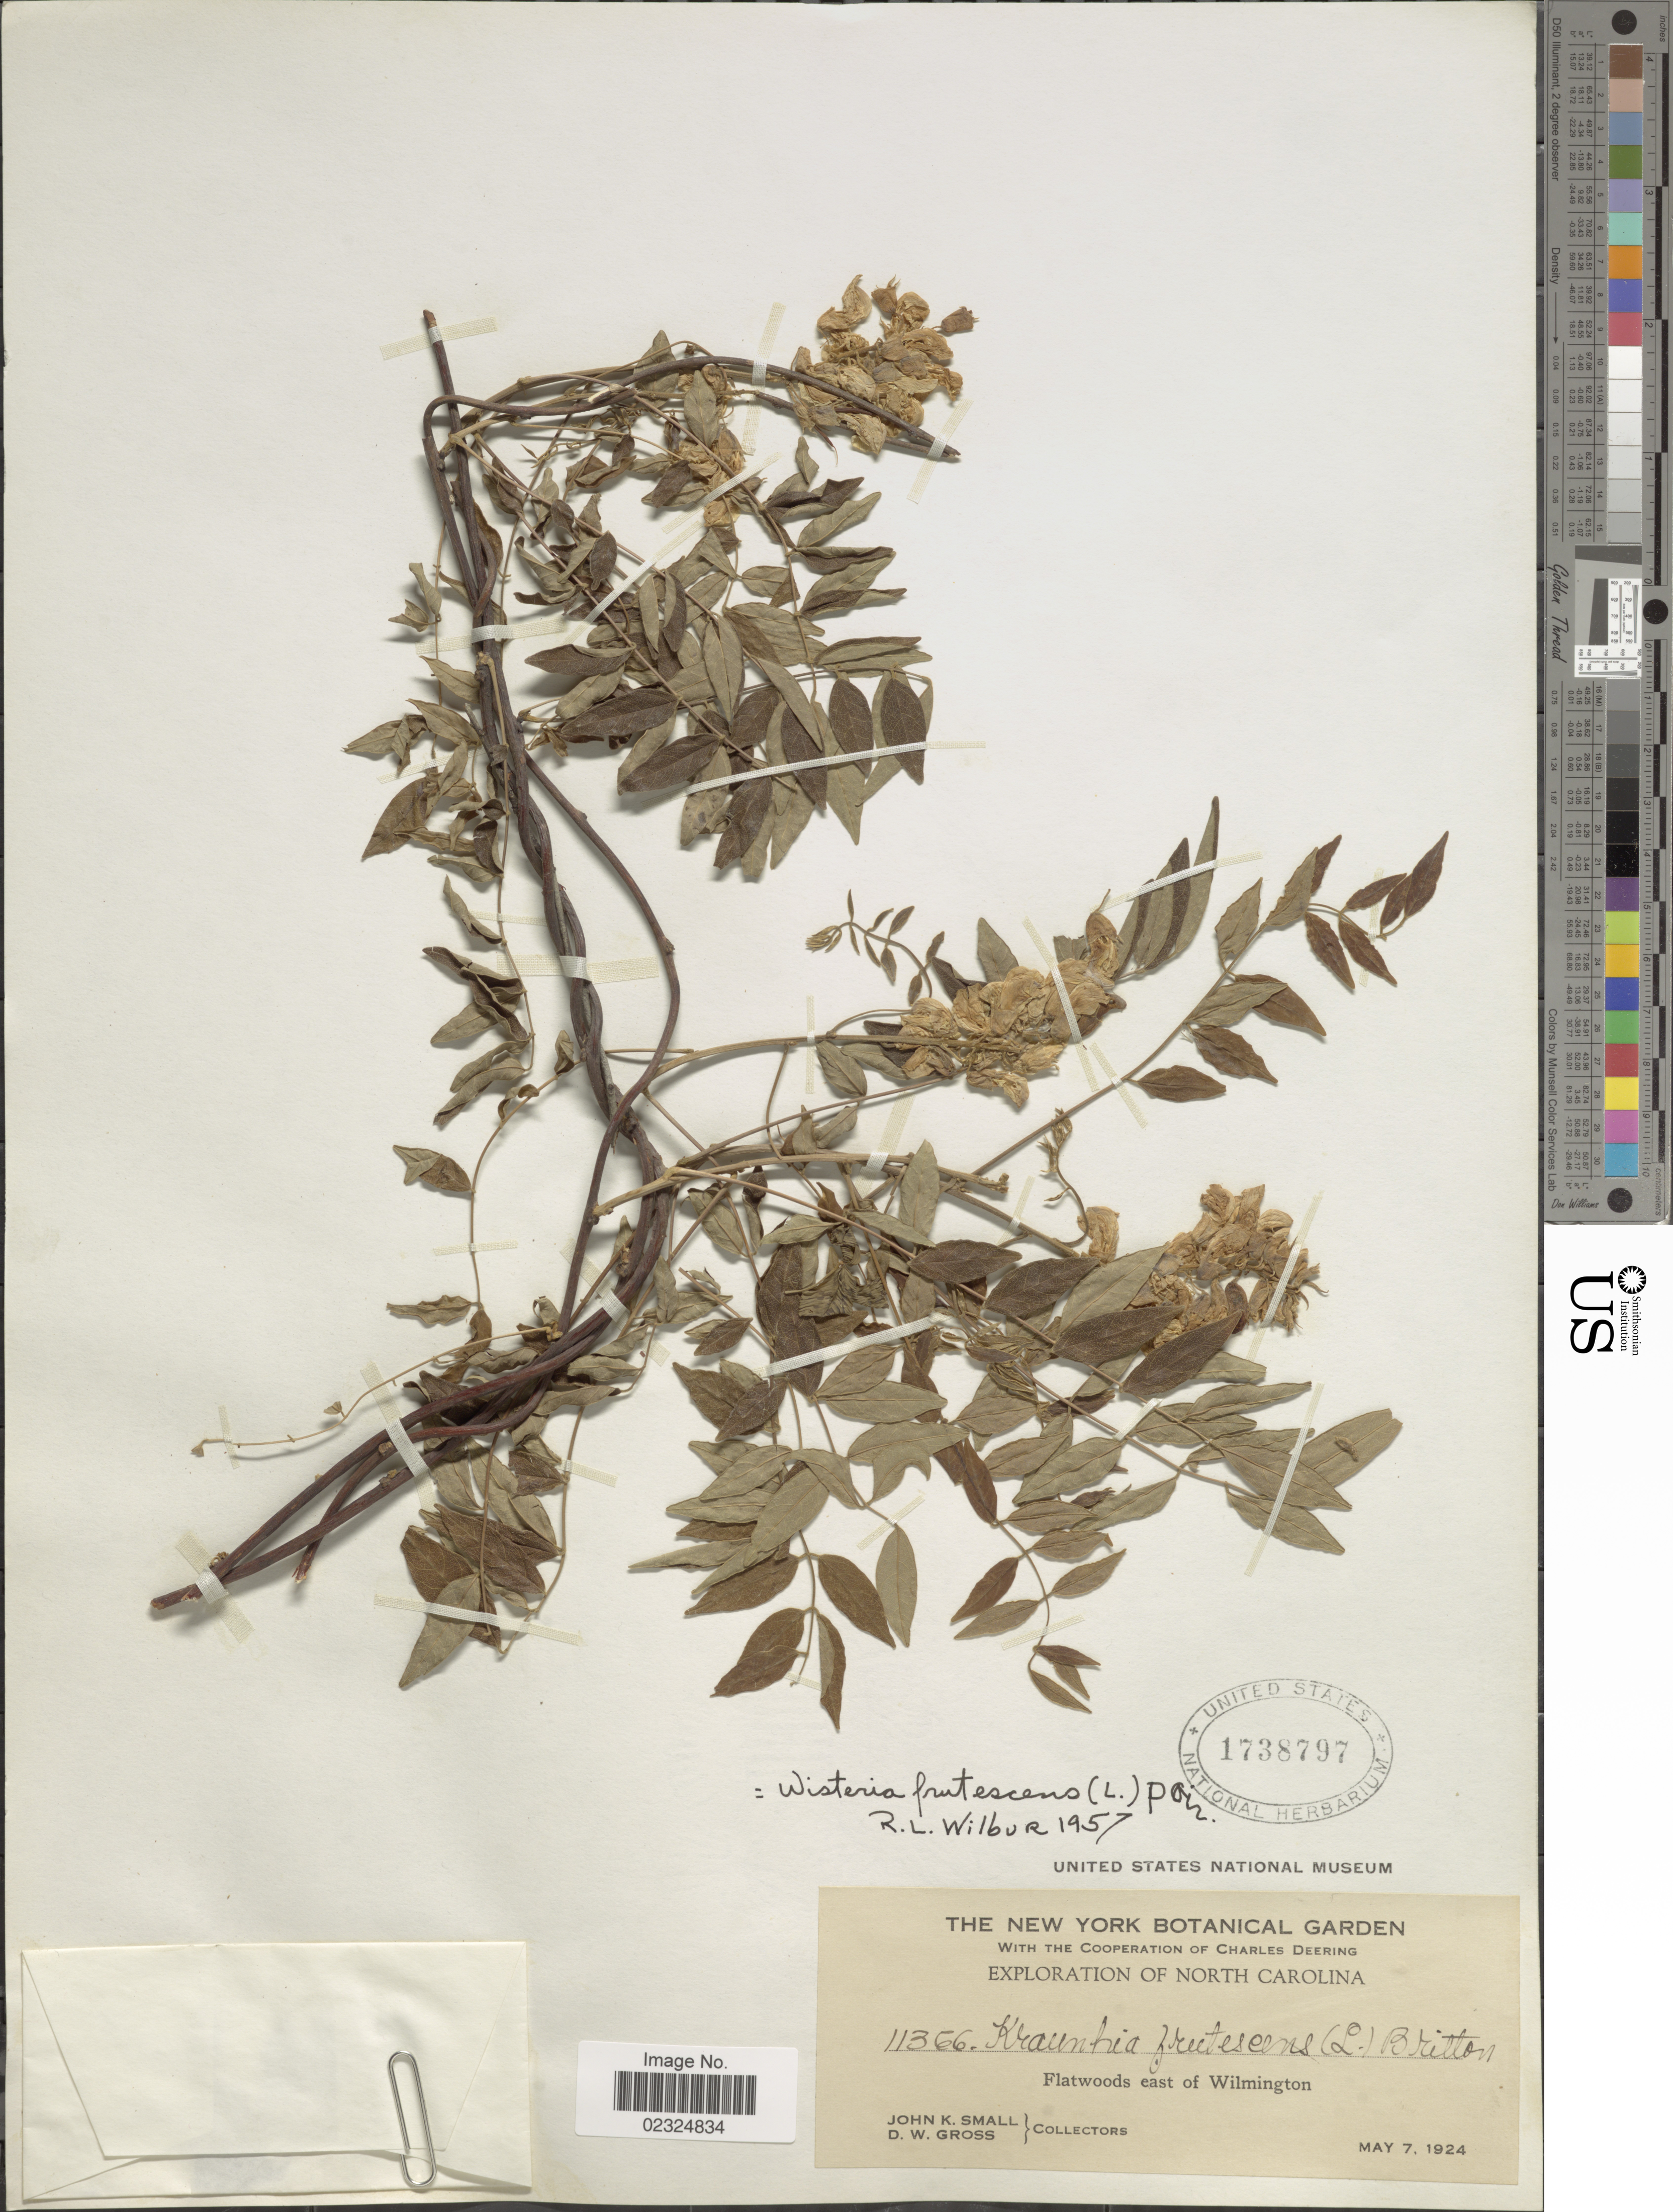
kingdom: Plantae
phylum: Tracheophyta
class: Magnoliopsida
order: Fabales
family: Fabaceae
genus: Wisteria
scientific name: Wisteria frutescens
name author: (L.) Poir.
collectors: J. K. Small & D. Gross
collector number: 11366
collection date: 1924-05-07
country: United States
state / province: North Carolina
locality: Flatwoods east of Wilmington.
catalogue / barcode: US 1738797